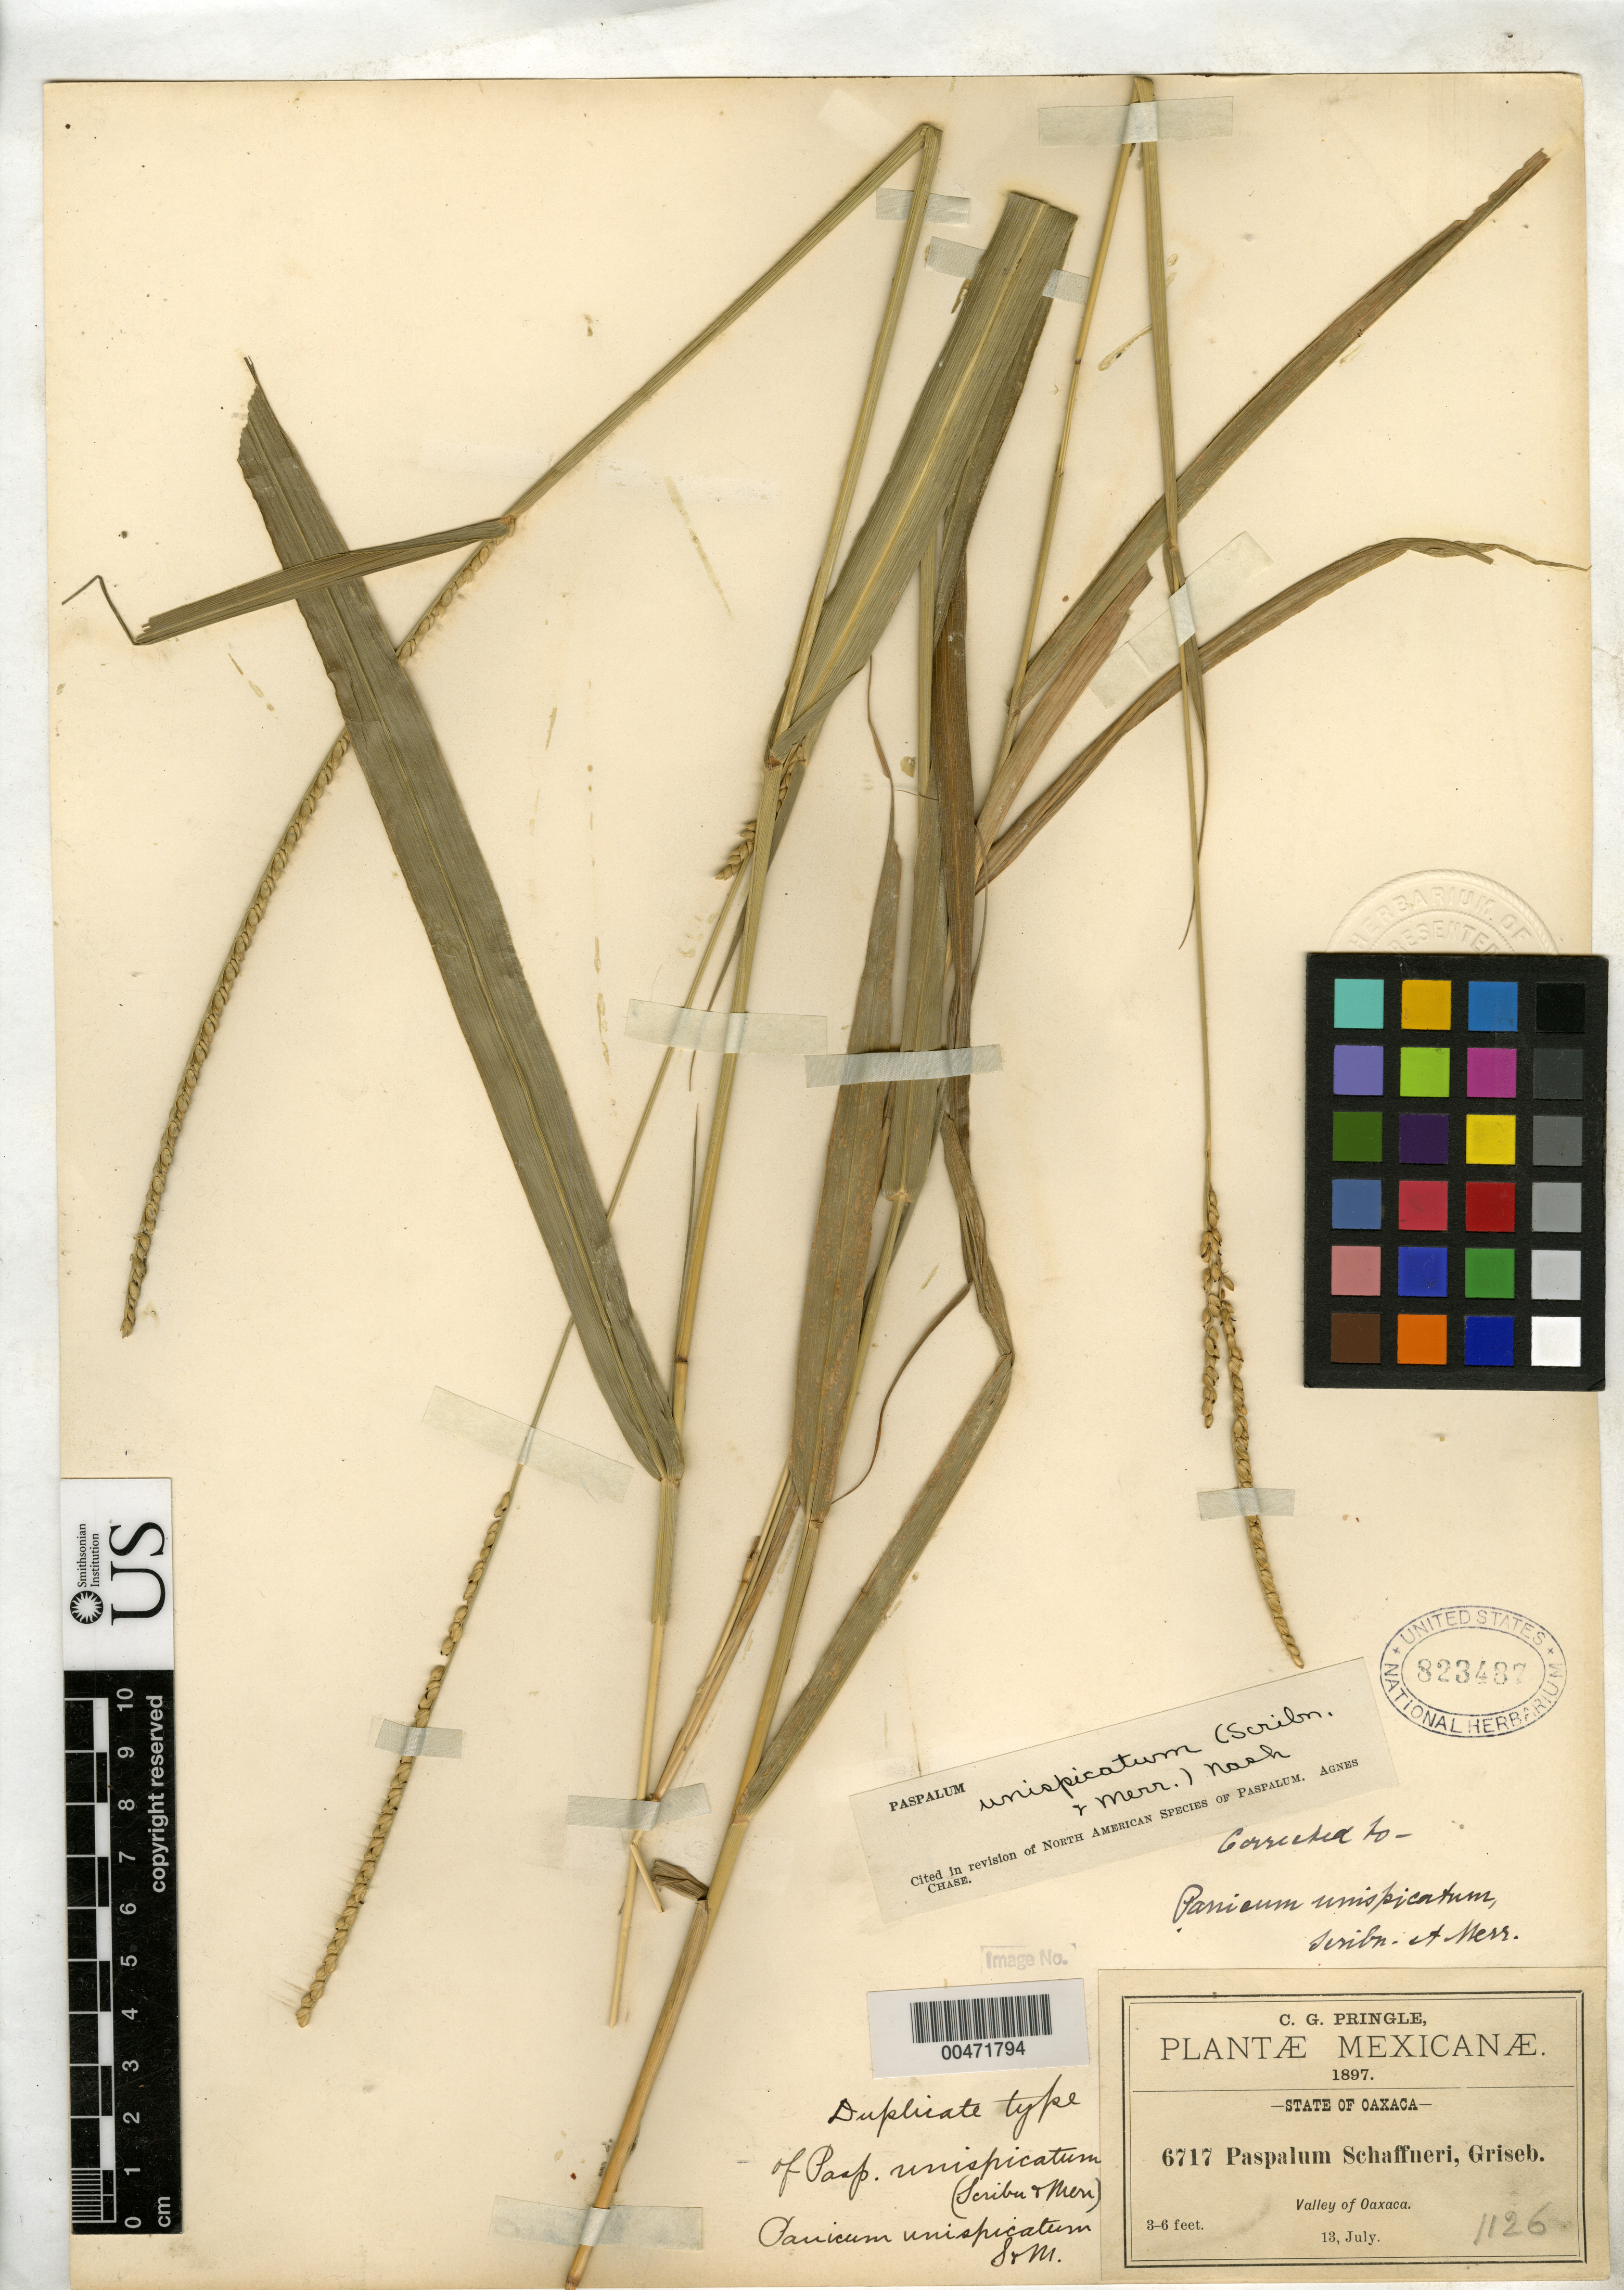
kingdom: Plantae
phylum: Tracheophyta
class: Liliopsida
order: Poales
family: Poaceae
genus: Panicum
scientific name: Panicum unispicatum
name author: Scribn. & Merr.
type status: Isotype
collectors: C. G. Pringle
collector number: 6717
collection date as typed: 13 Jul 1897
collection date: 1897-07-13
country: Mexico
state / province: Oaxaca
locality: Valley of Oaxaca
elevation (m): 1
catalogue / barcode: US 823487